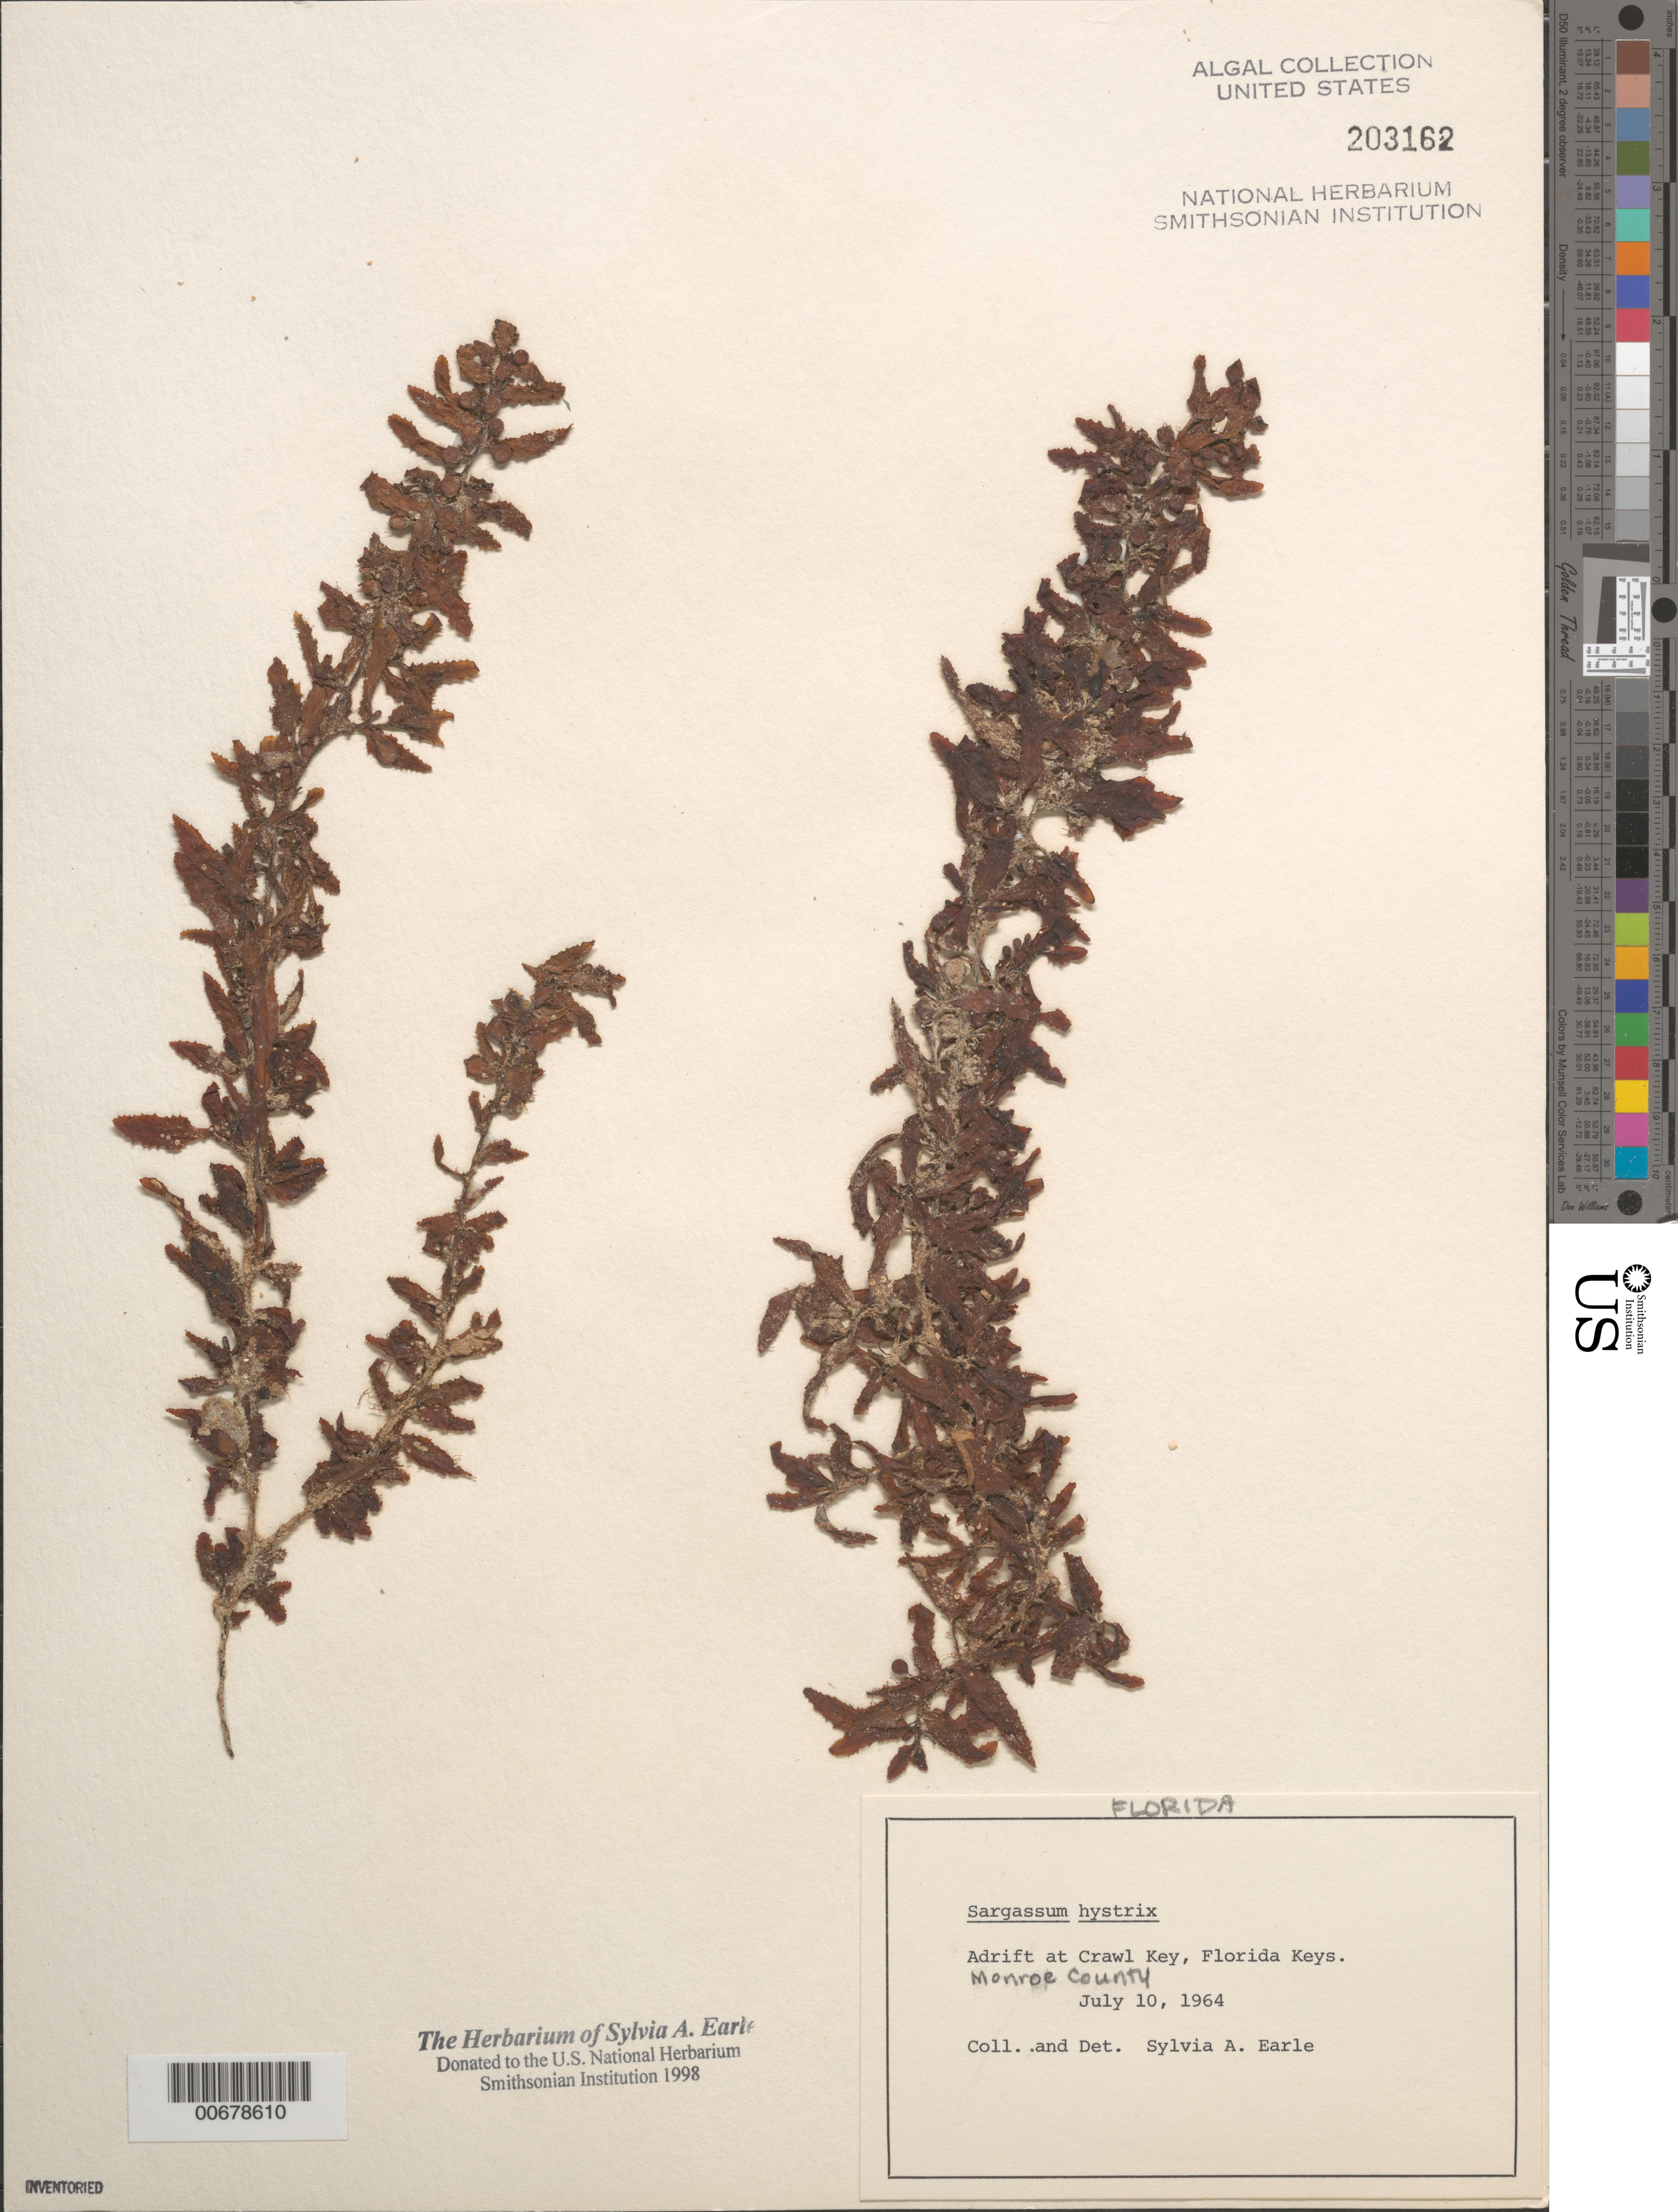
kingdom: Chromista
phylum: Ochrophyta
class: Phaeophyceae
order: Fucales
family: Sargassaceae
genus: Sargassum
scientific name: Sargassum hystrix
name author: J. Agardh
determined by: Earle, S. A.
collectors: S. A. Earle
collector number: SE 6446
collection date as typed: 10 Jul 1964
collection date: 1964-07-10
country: United States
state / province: Florida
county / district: Monroe County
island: Crawl Key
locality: Atlantic Ocean side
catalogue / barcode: US 203168-2